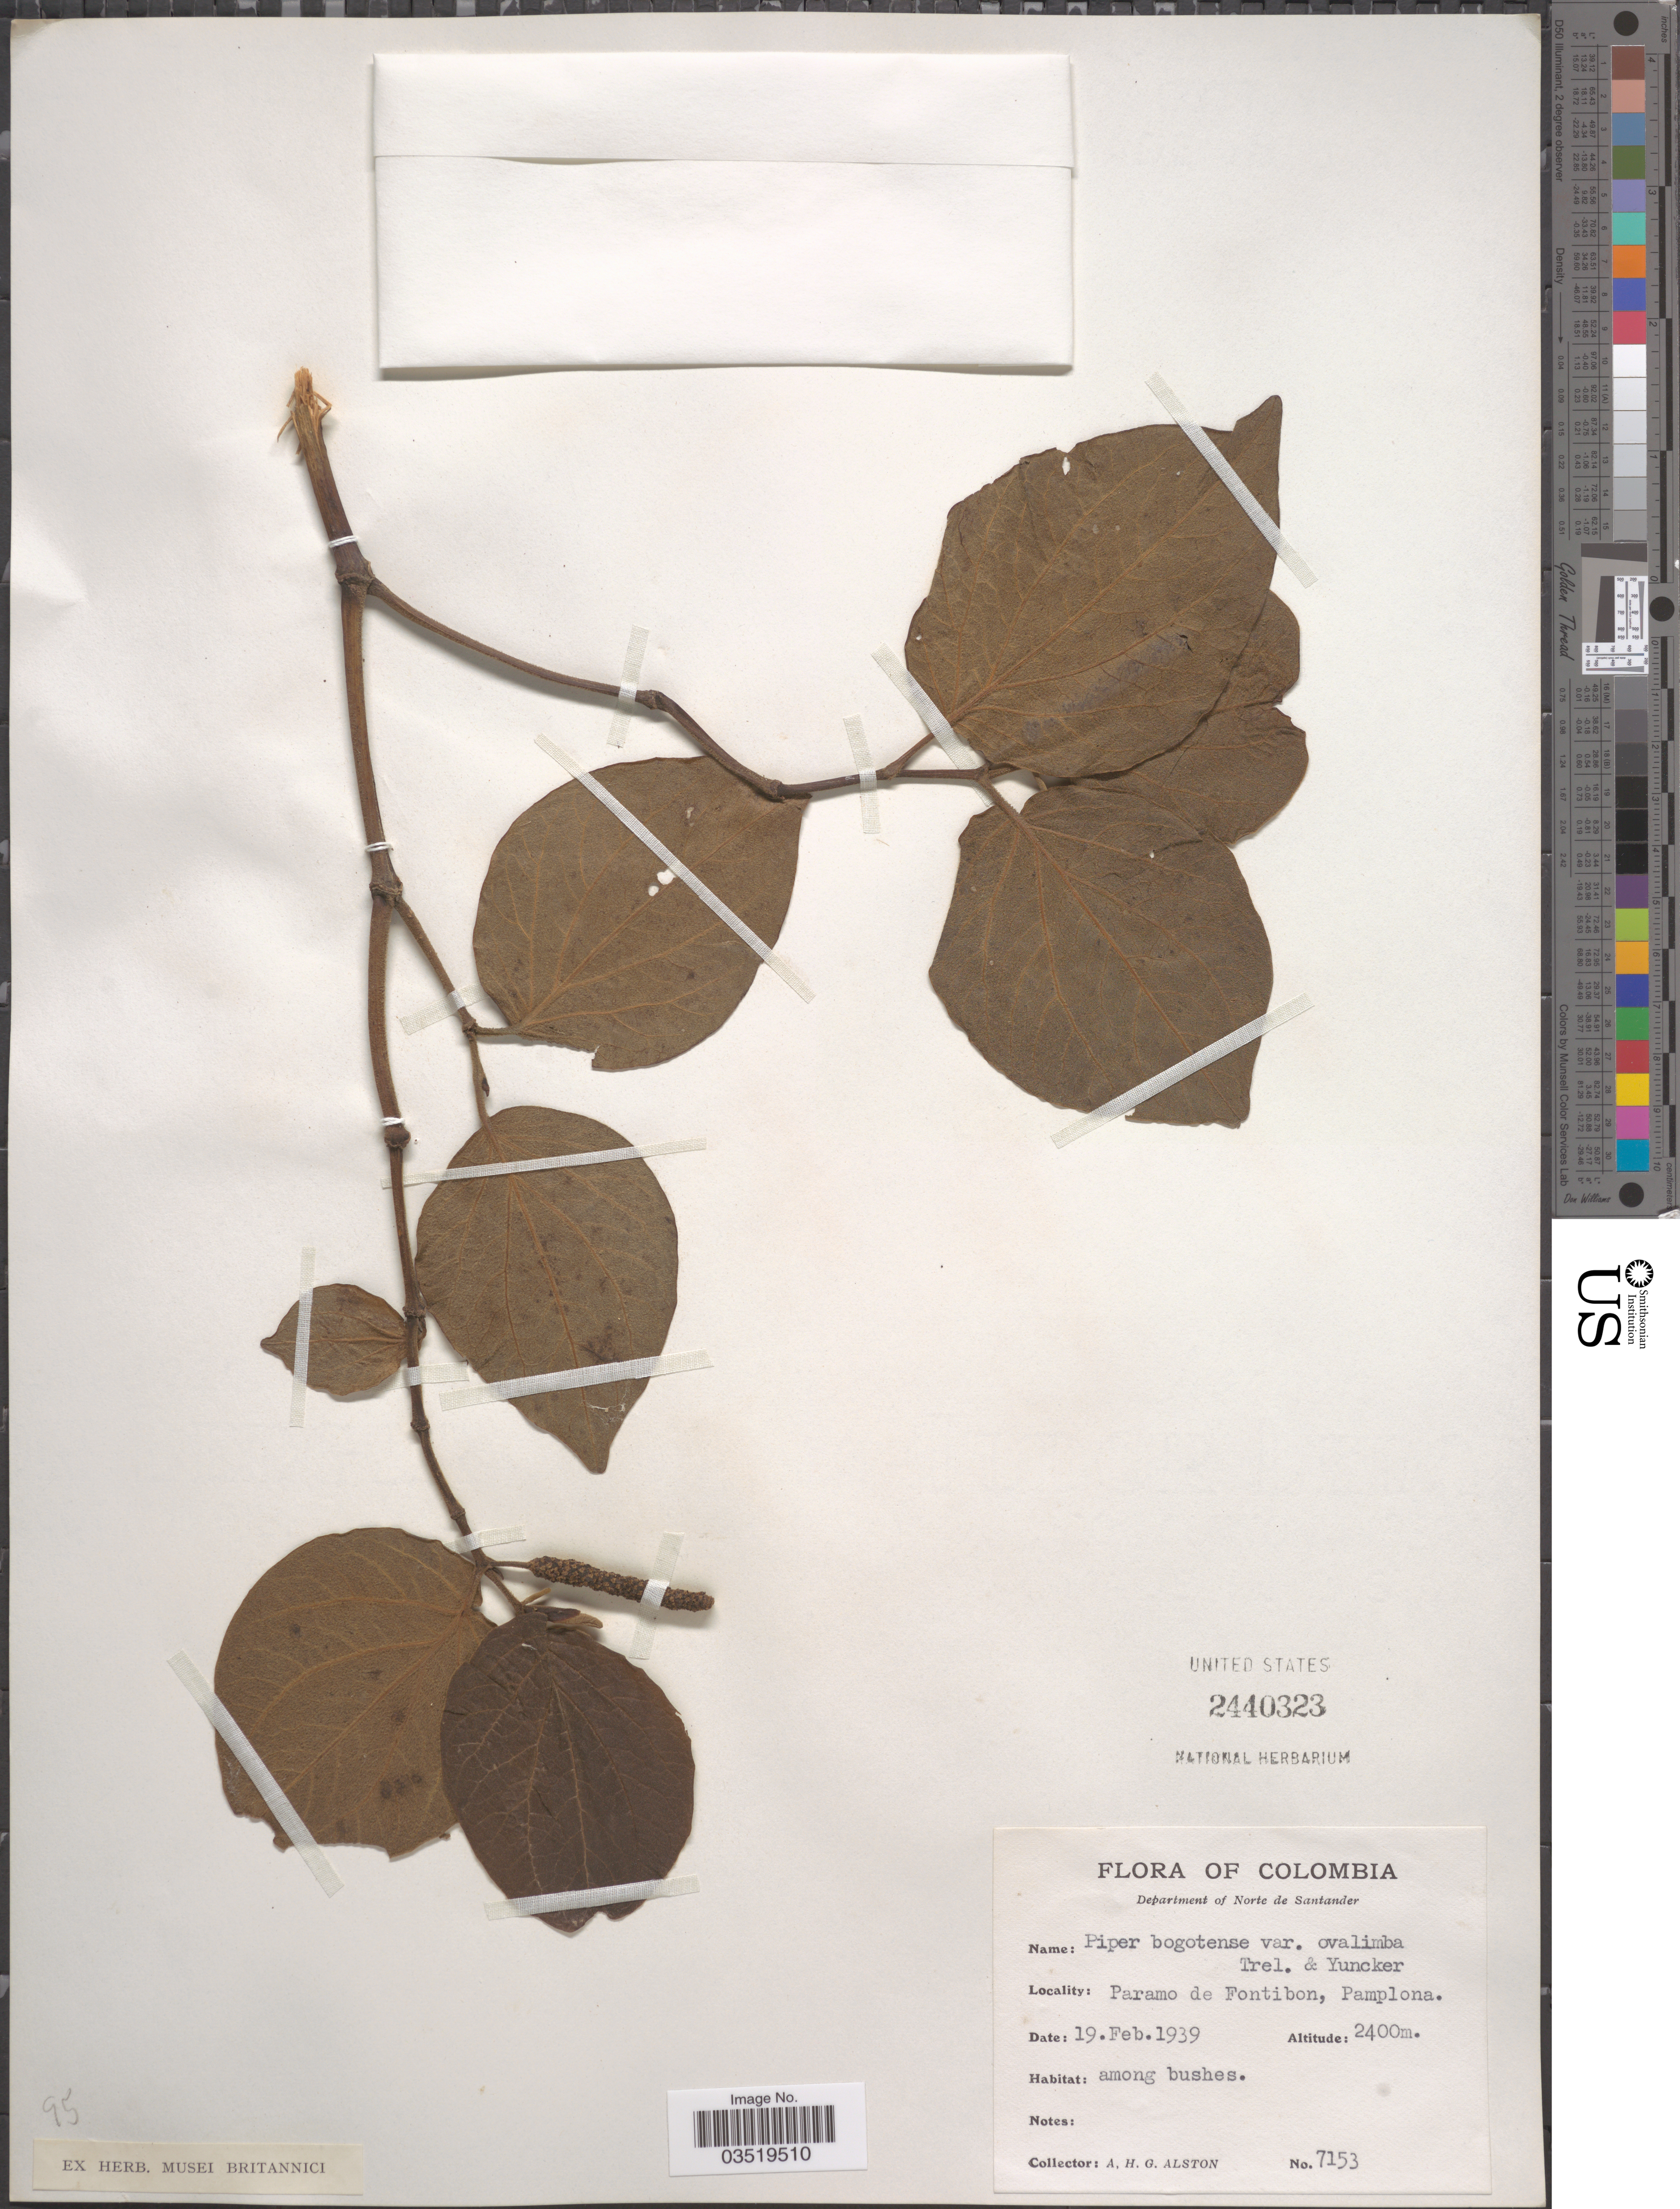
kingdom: Plantae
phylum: Tracheophyta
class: Magnoliopsida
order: Piperales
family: Piperaceae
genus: Piper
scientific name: Piper bogotense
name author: C. DC.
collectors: A. H. Alston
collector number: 7153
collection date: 1939-02-19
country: Colombia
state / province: Norte de Santander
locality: Department of Norte de Santander. Paramo de Fontibon, Pamplona.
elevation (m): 2400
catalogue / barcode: US 2440323